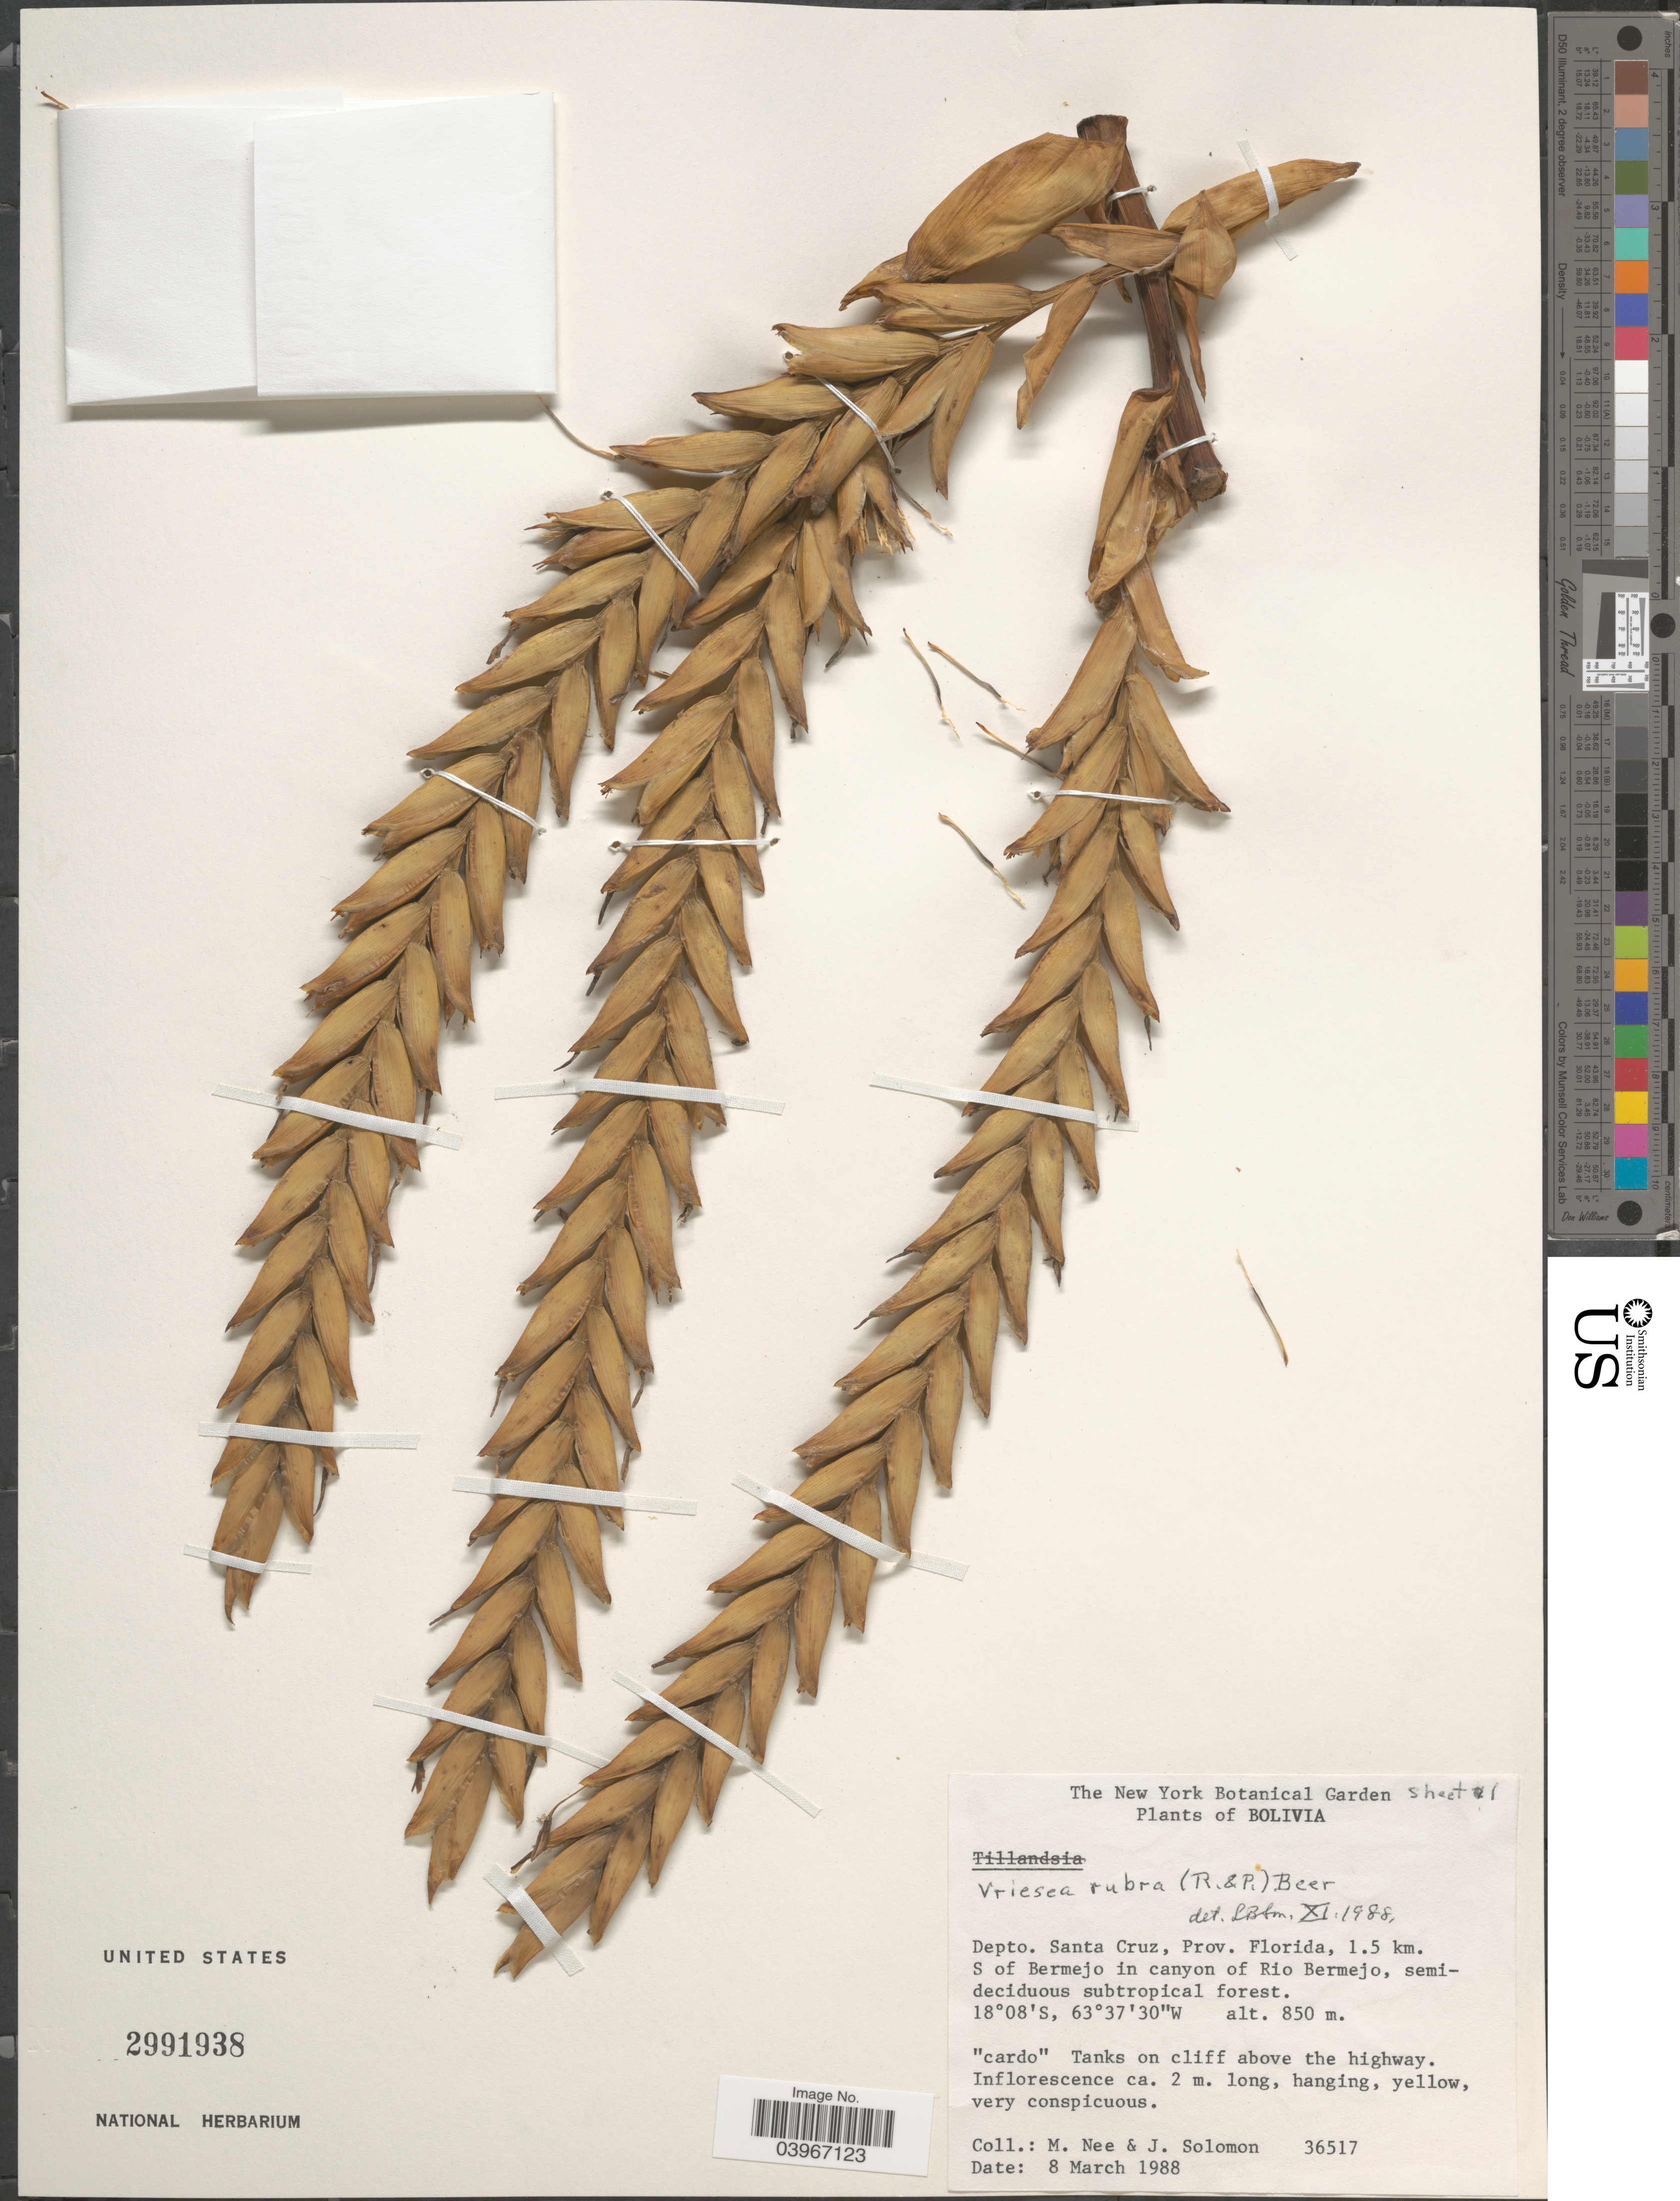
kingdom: Plantae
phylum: Tracheophyta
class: Liliopsida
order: Poales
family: Bromeliaceae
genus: Vriesea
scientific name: Vriesea rubra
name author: (Ruiz & Pav.) Beer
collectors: M. Nee & J. Solomon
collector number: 36517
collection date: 1988-03-08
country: Bolivia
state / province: Santa Cruz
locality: Depto. Santa Cruz, Prov. Florida, 1.5 km. S of Bermejo in canyon of Rio Bermejo.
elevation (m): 850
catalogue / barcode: US 2991938